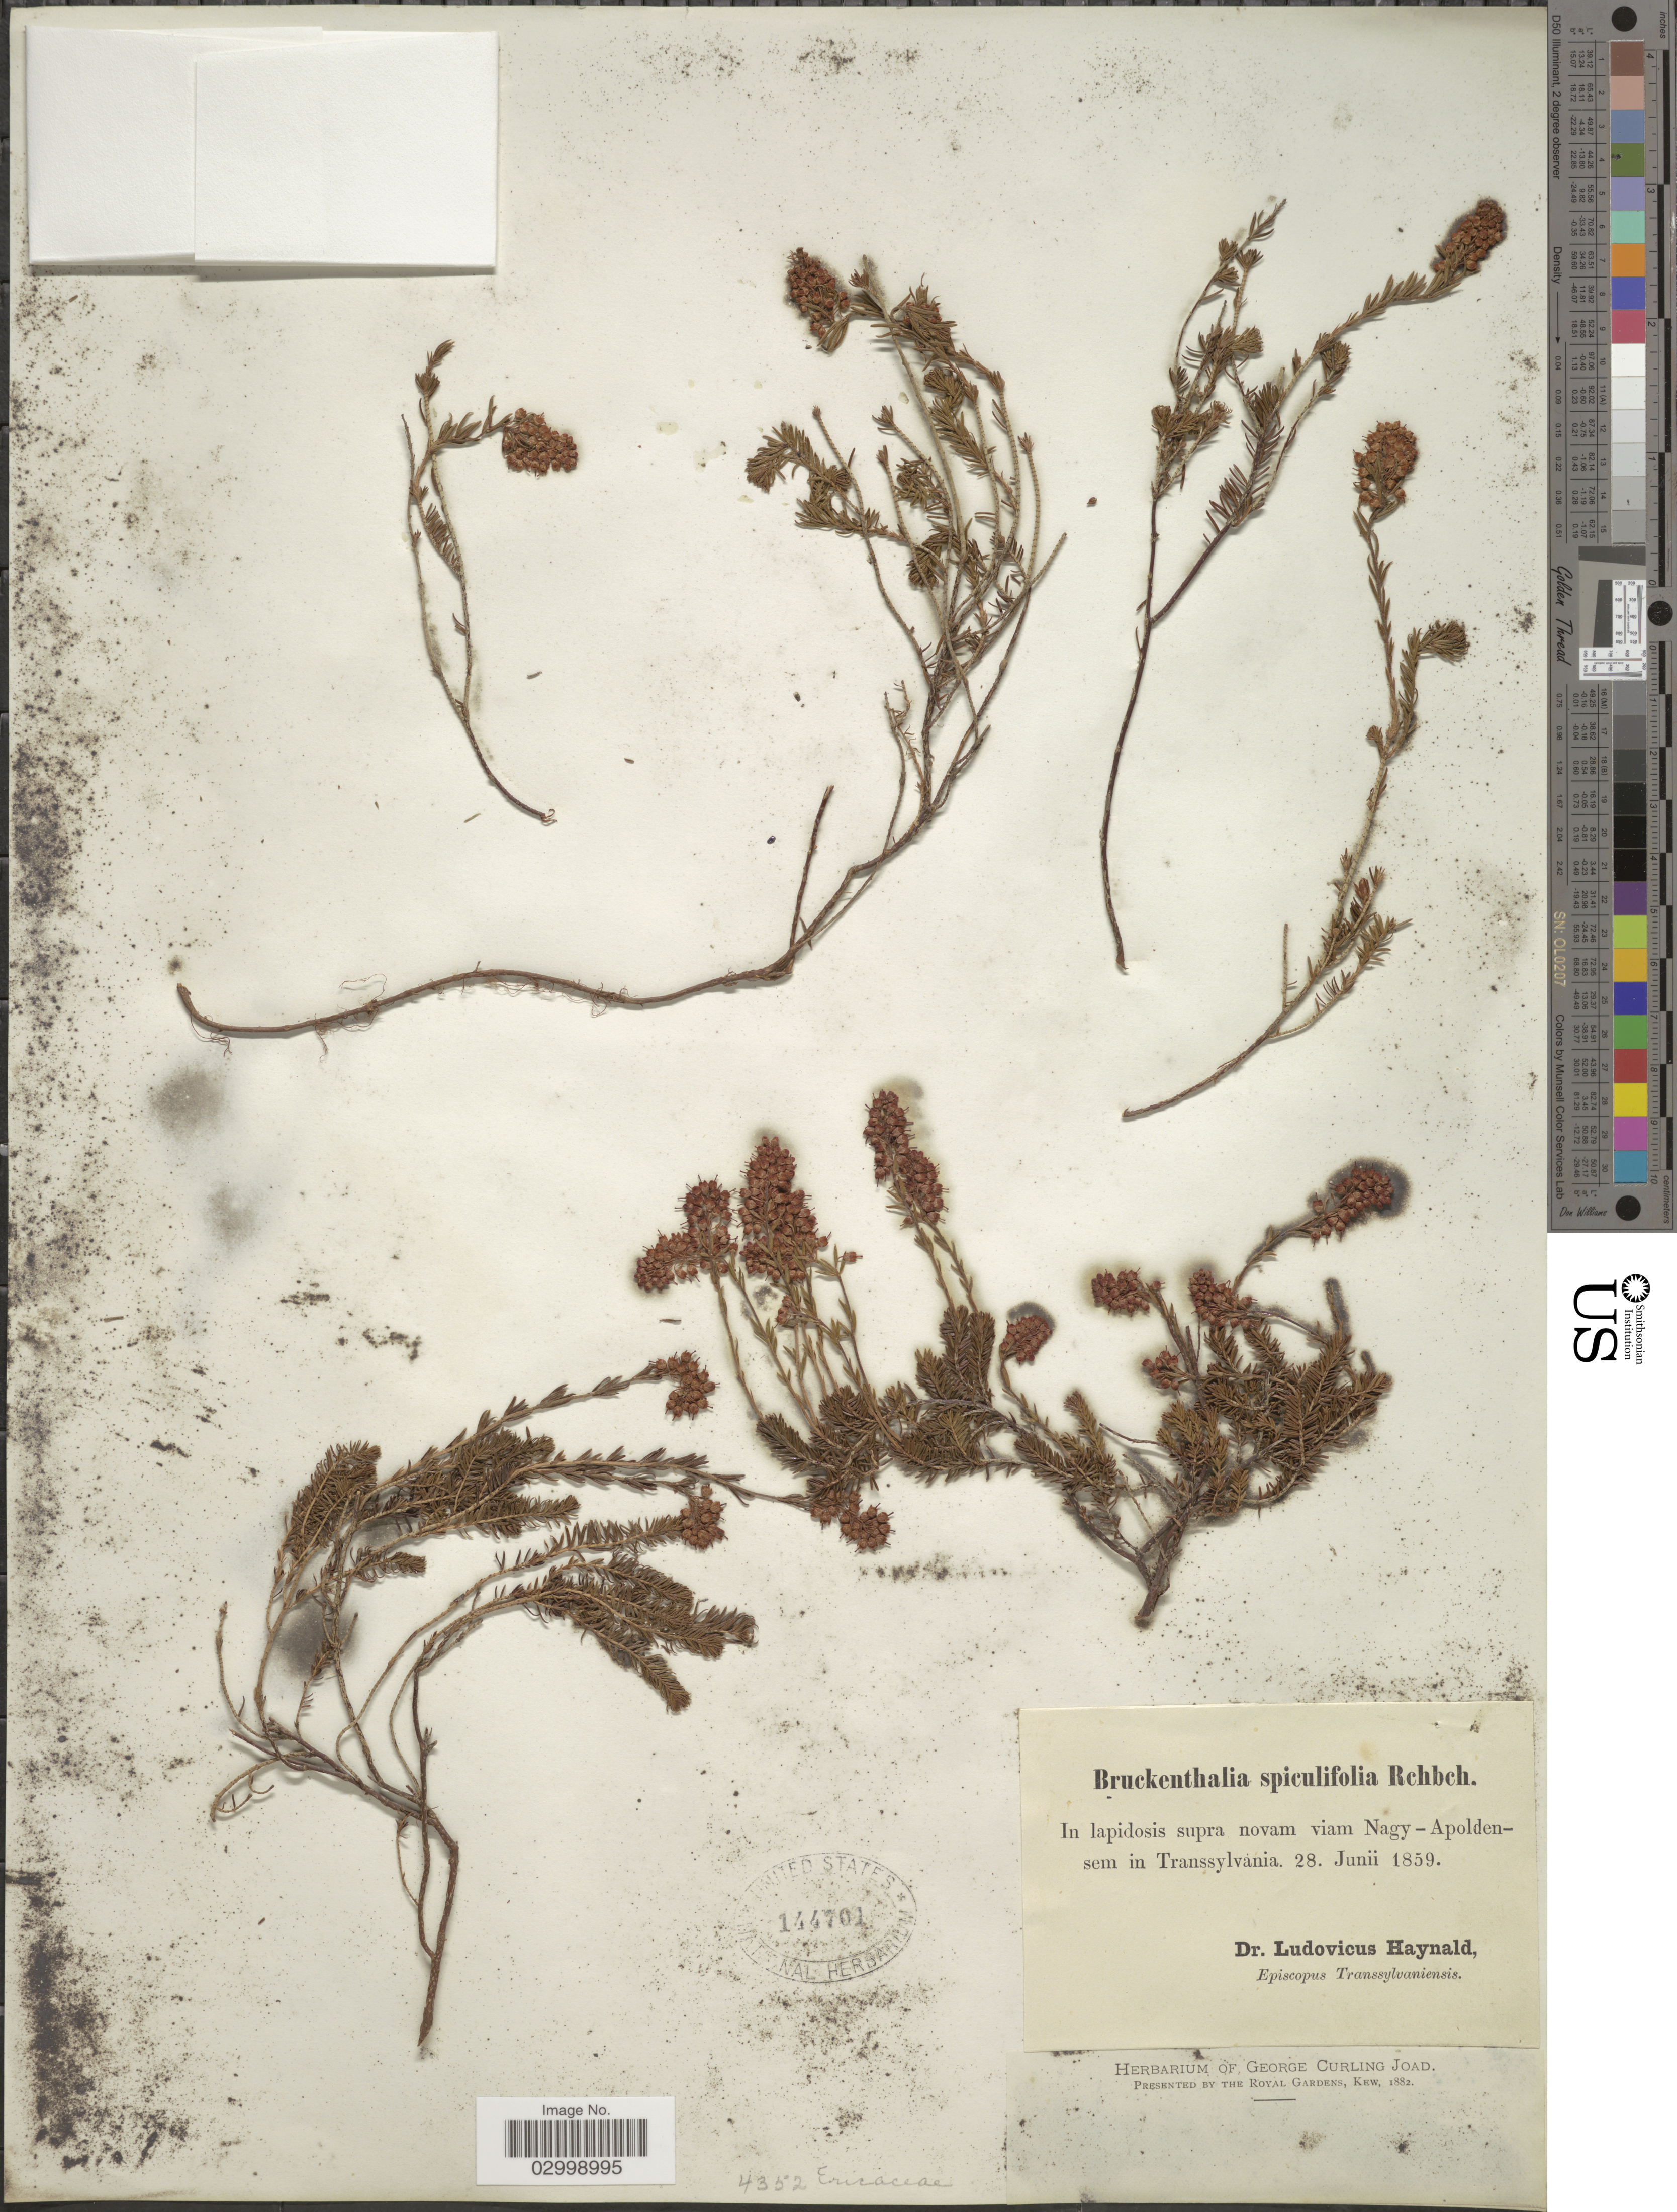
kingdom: Plantae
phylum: Tracheophyta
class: Magnoliopsida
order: Ericales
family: Ericaceae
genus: Bruckenthalia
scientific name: Bruckenthalia spiculifolia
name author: (Salisb.) Rchb.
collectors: L. Haynald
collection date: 1859-06-28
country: Romania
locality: In lapidosis supra novam viam Nagy-Apoldensem in Transsylvania.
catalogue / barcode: US 144701